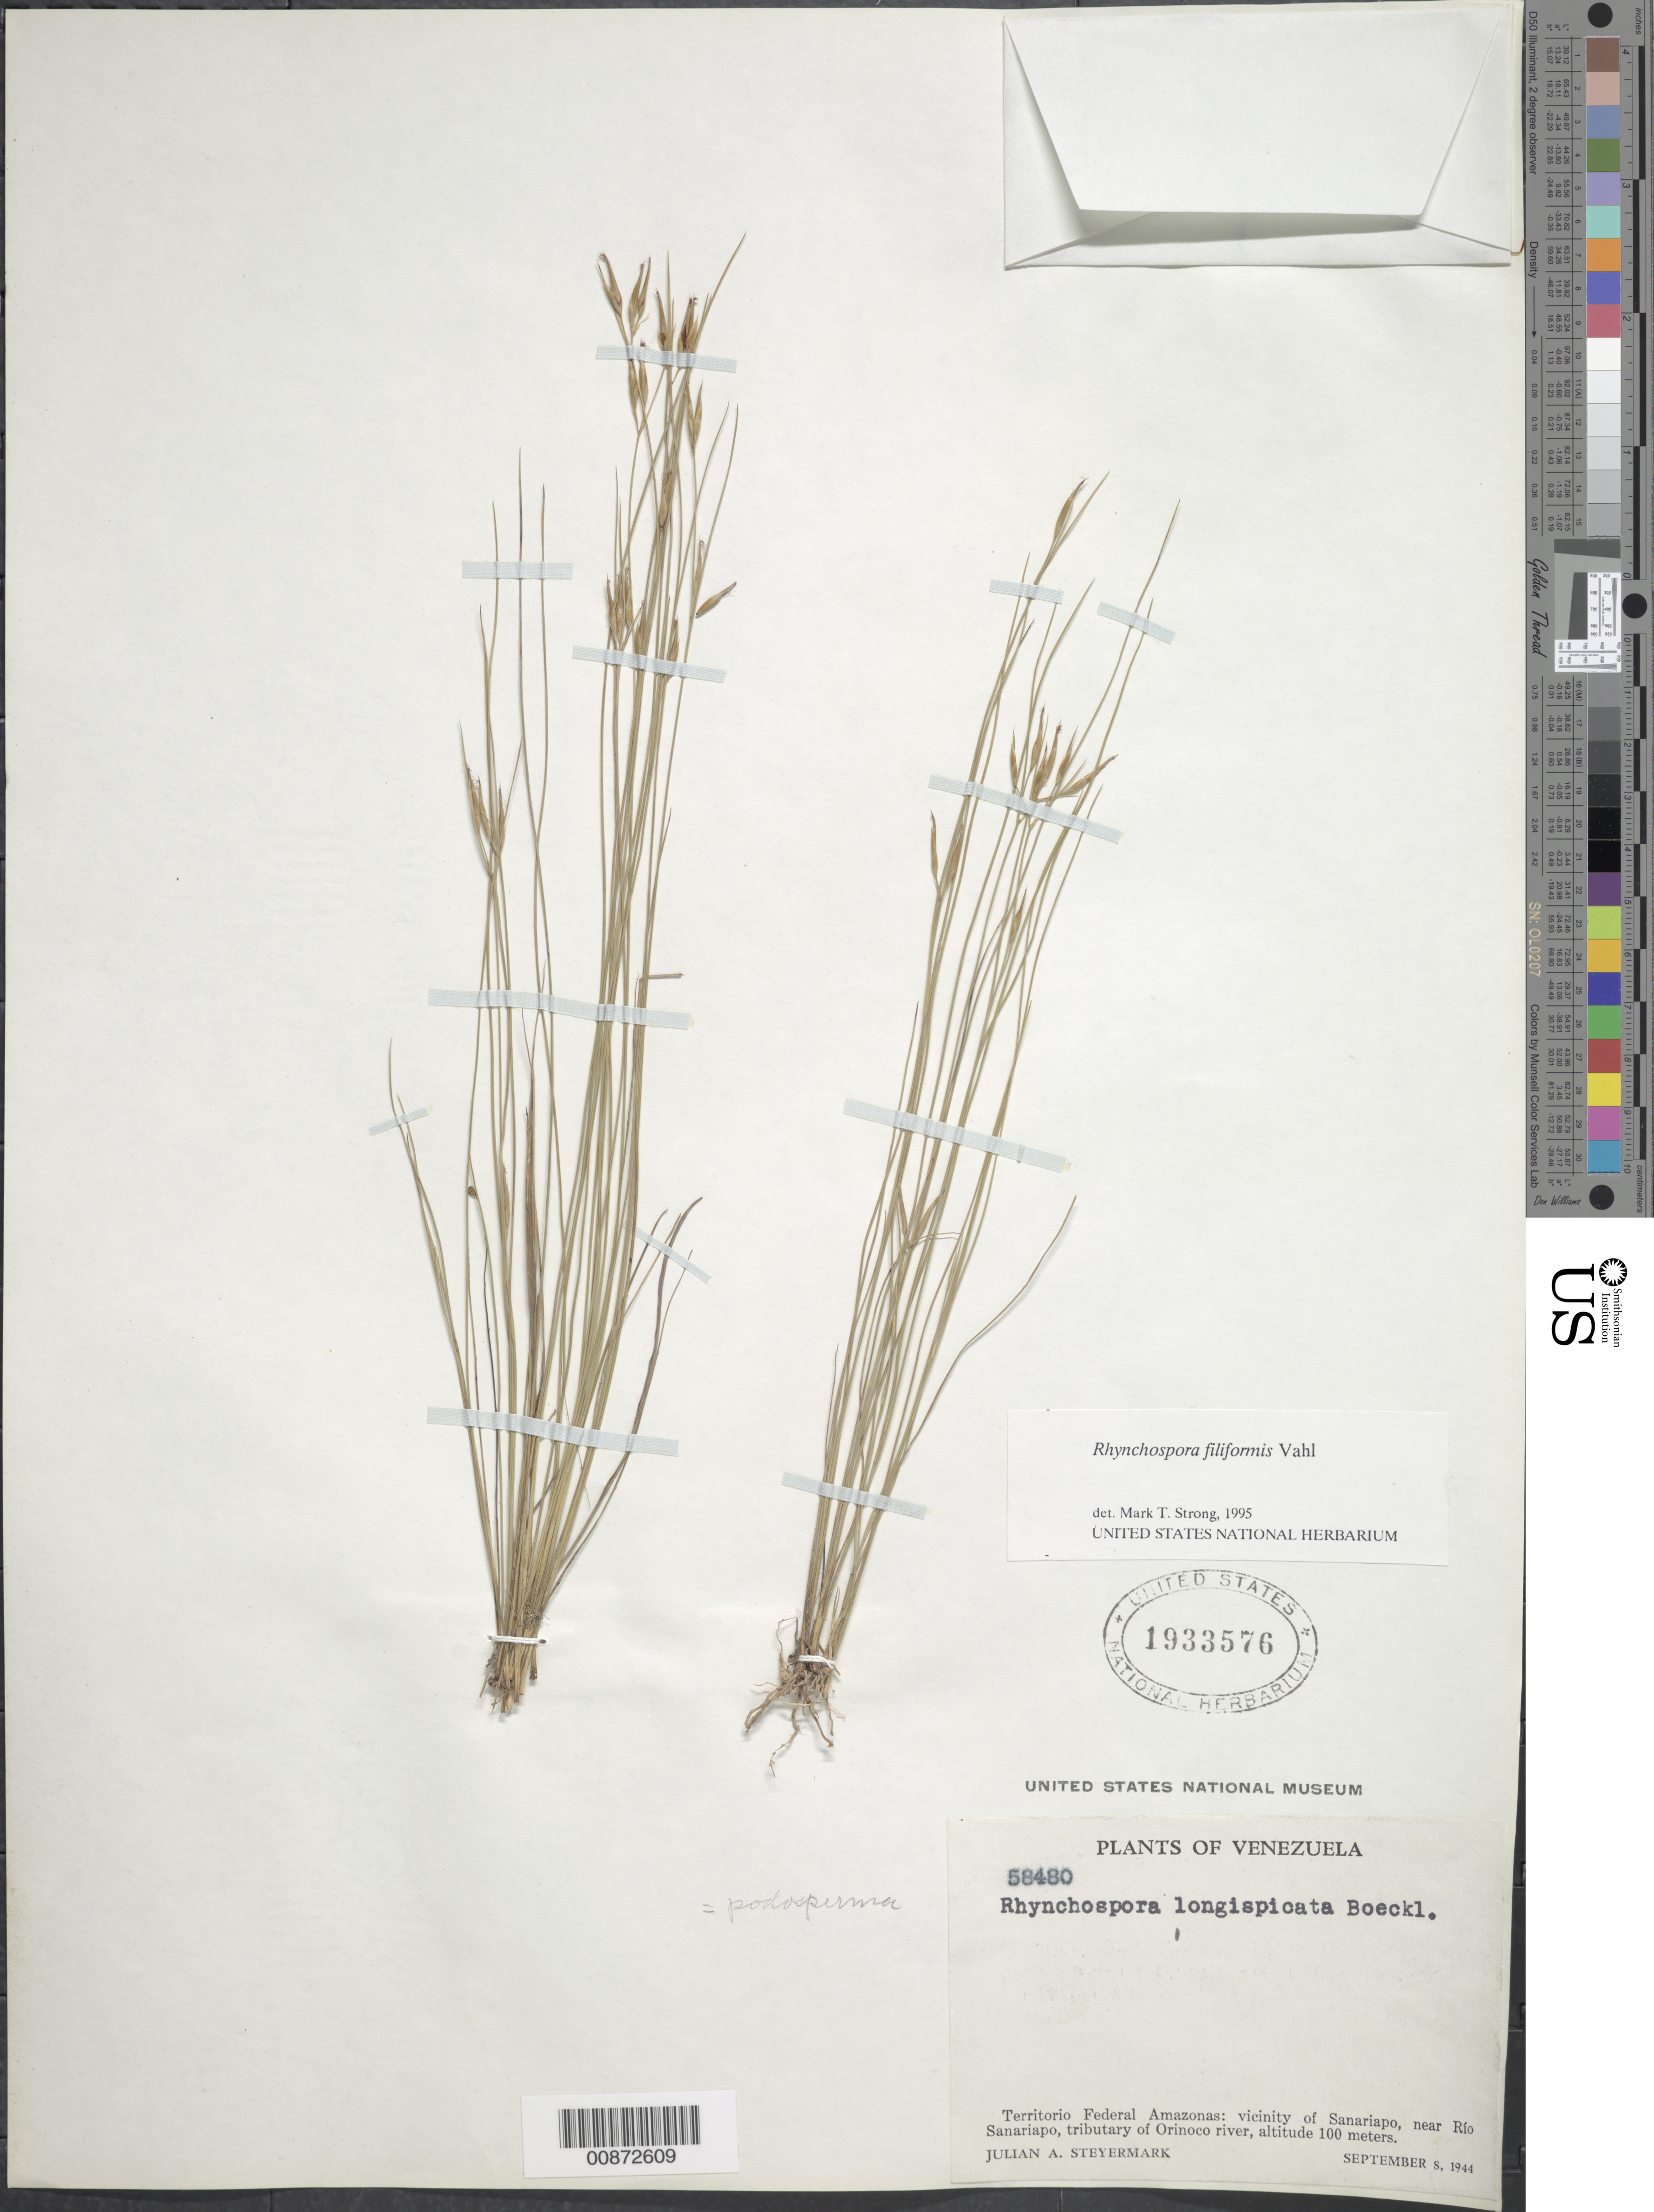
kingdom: Plantae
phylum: Tracheophyta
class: Liliopsida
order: Poales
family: Cyperaceae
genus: Rhynchospora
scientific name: Rhynchospora filiformis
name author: Vahl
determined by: Strong, M. T., (US), Smithsonian Institution - National Museum of Natural History (UNITED STATES)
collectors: J. Steyermark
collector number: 58480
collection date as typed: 8-Sep-44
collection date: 1944-09-08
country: Venezuela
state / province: Amazonas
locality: Sanariapo, near Río Sanariapo (tributary of Orinoco R.)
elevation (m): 100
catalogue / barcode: US 1933576